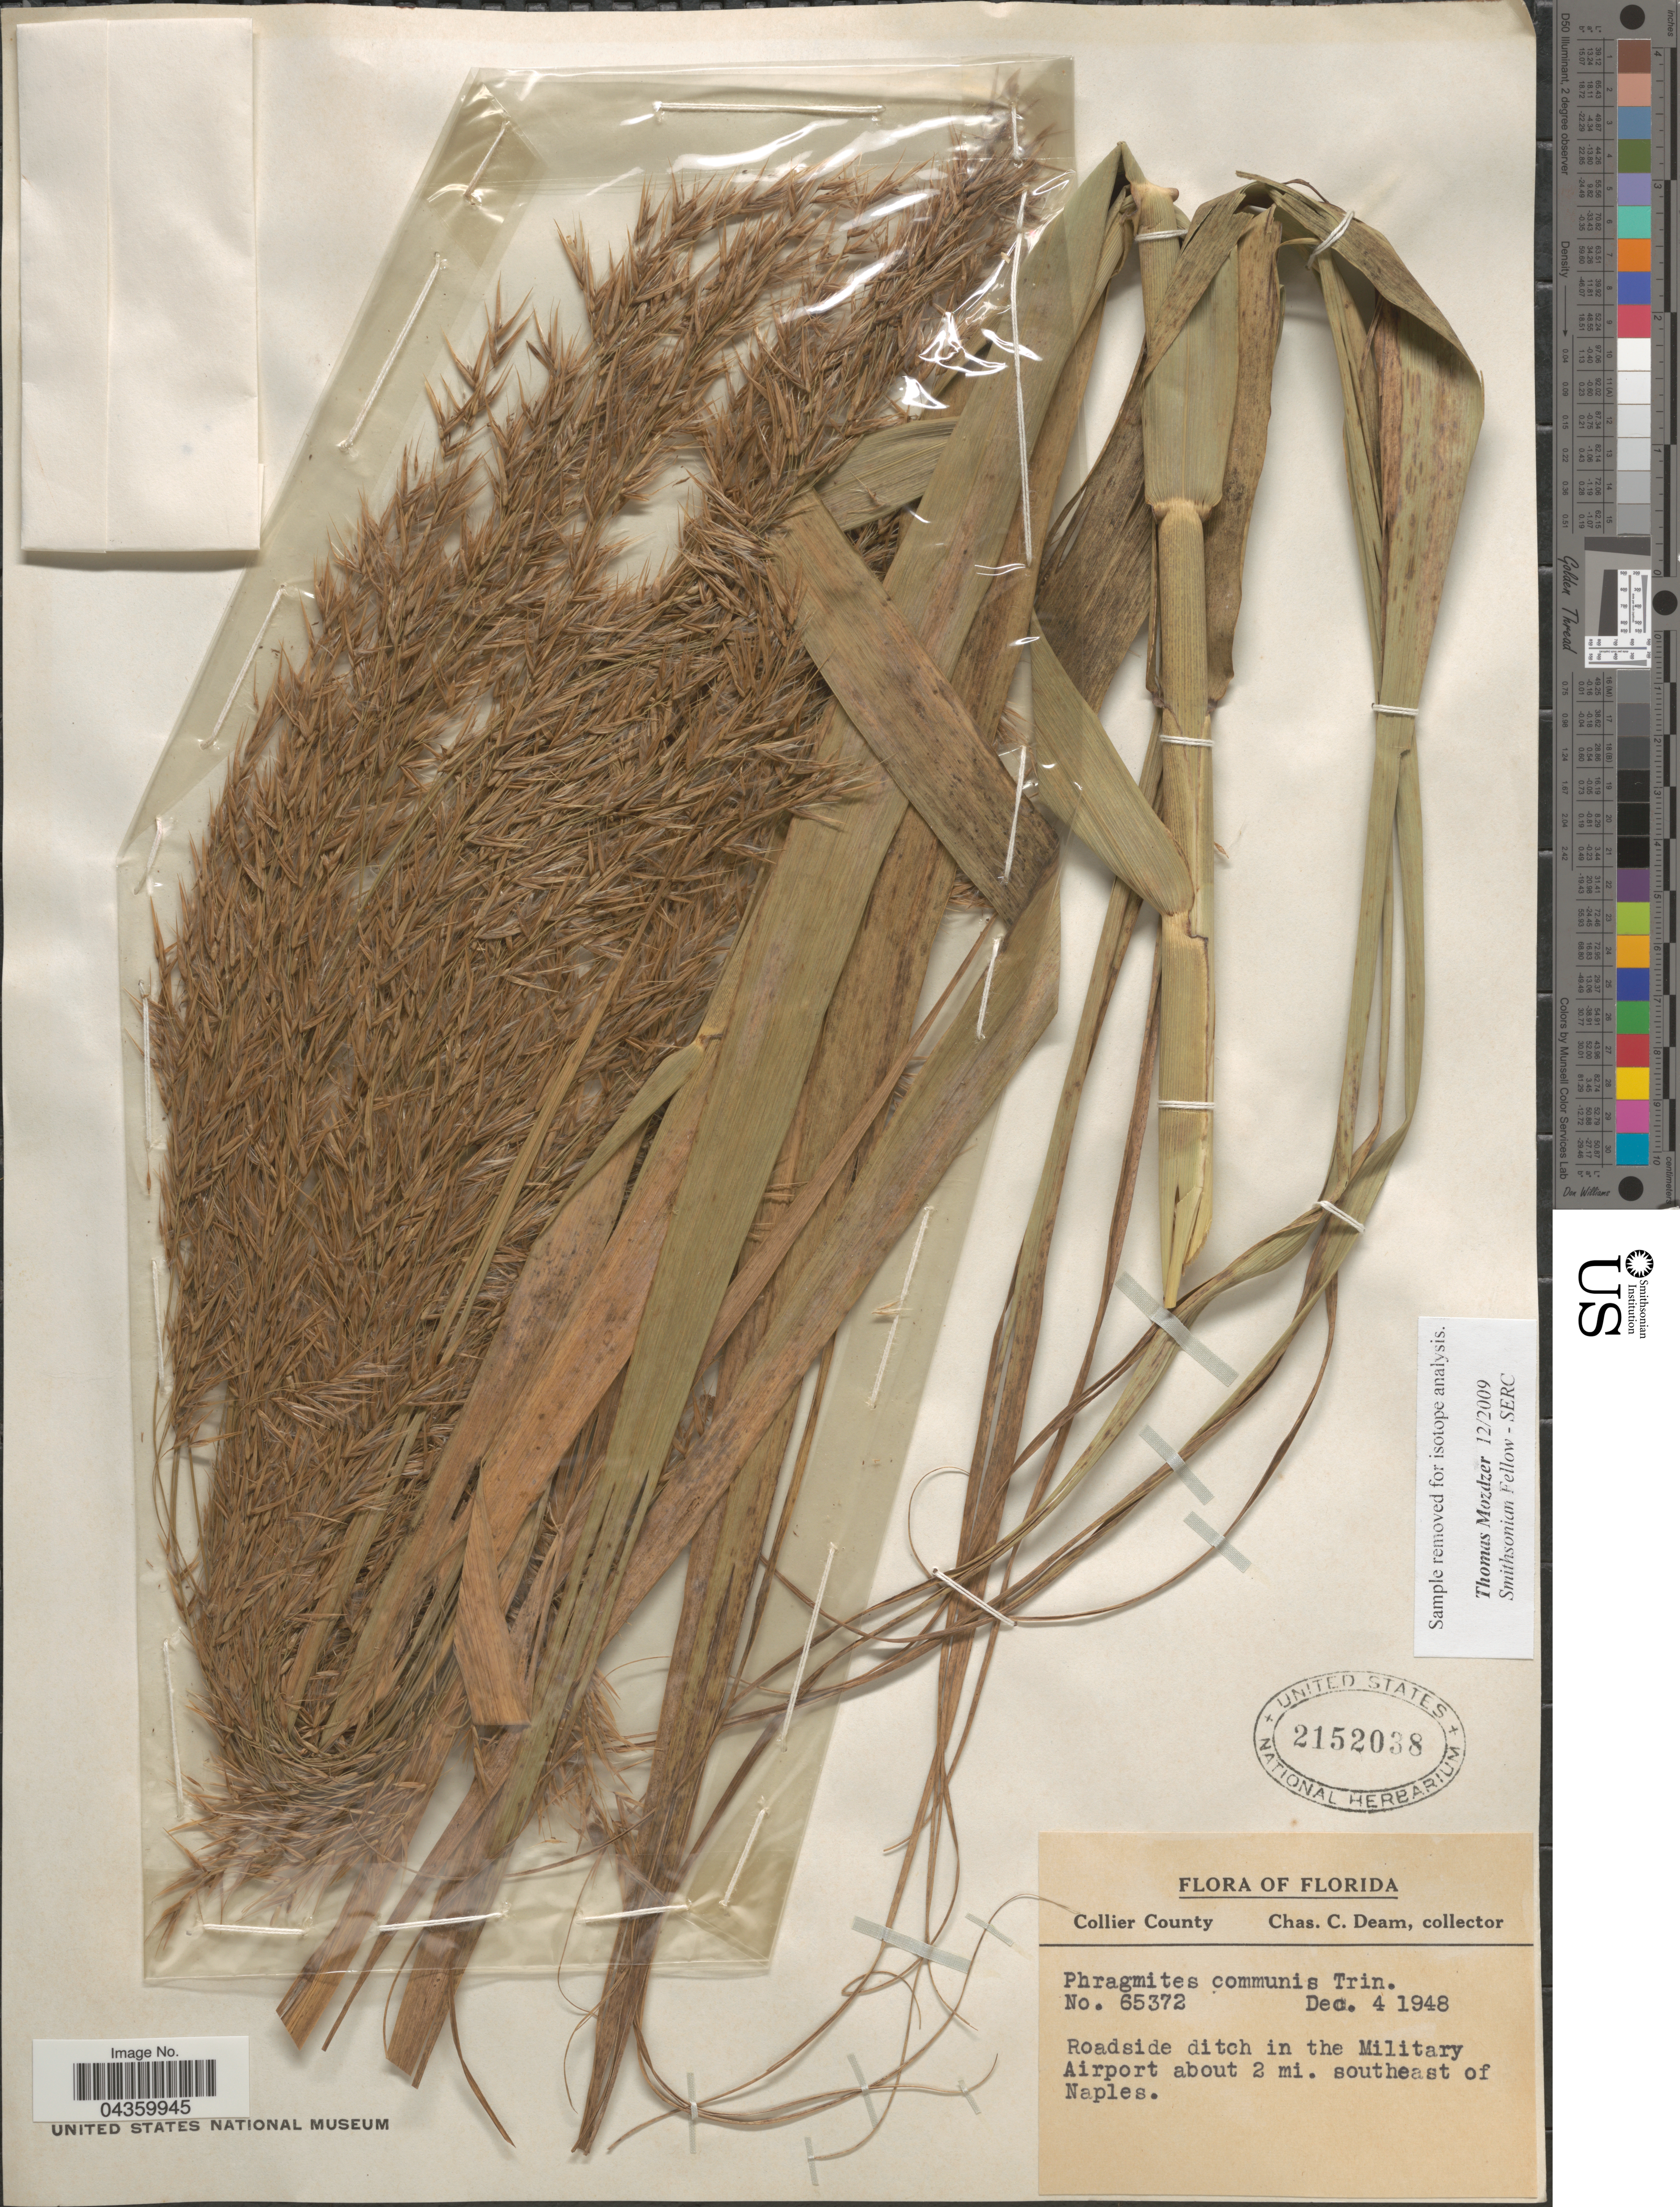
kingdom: Plantae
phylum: Tracheophyta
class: Liliopsida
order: Poales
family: Poaceae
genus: Phragmites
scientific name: Phragmites australis subsp. berlandieri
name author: (E. Fourn.) Saltonstall & Hauber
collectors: C. C. Deam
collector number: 65372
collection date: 1948-12-04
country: United States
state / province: Florida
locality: Collier County. Roadside ditch in the Military Airport about 2 mi. southeast of Naples.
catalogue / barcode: US 2152038